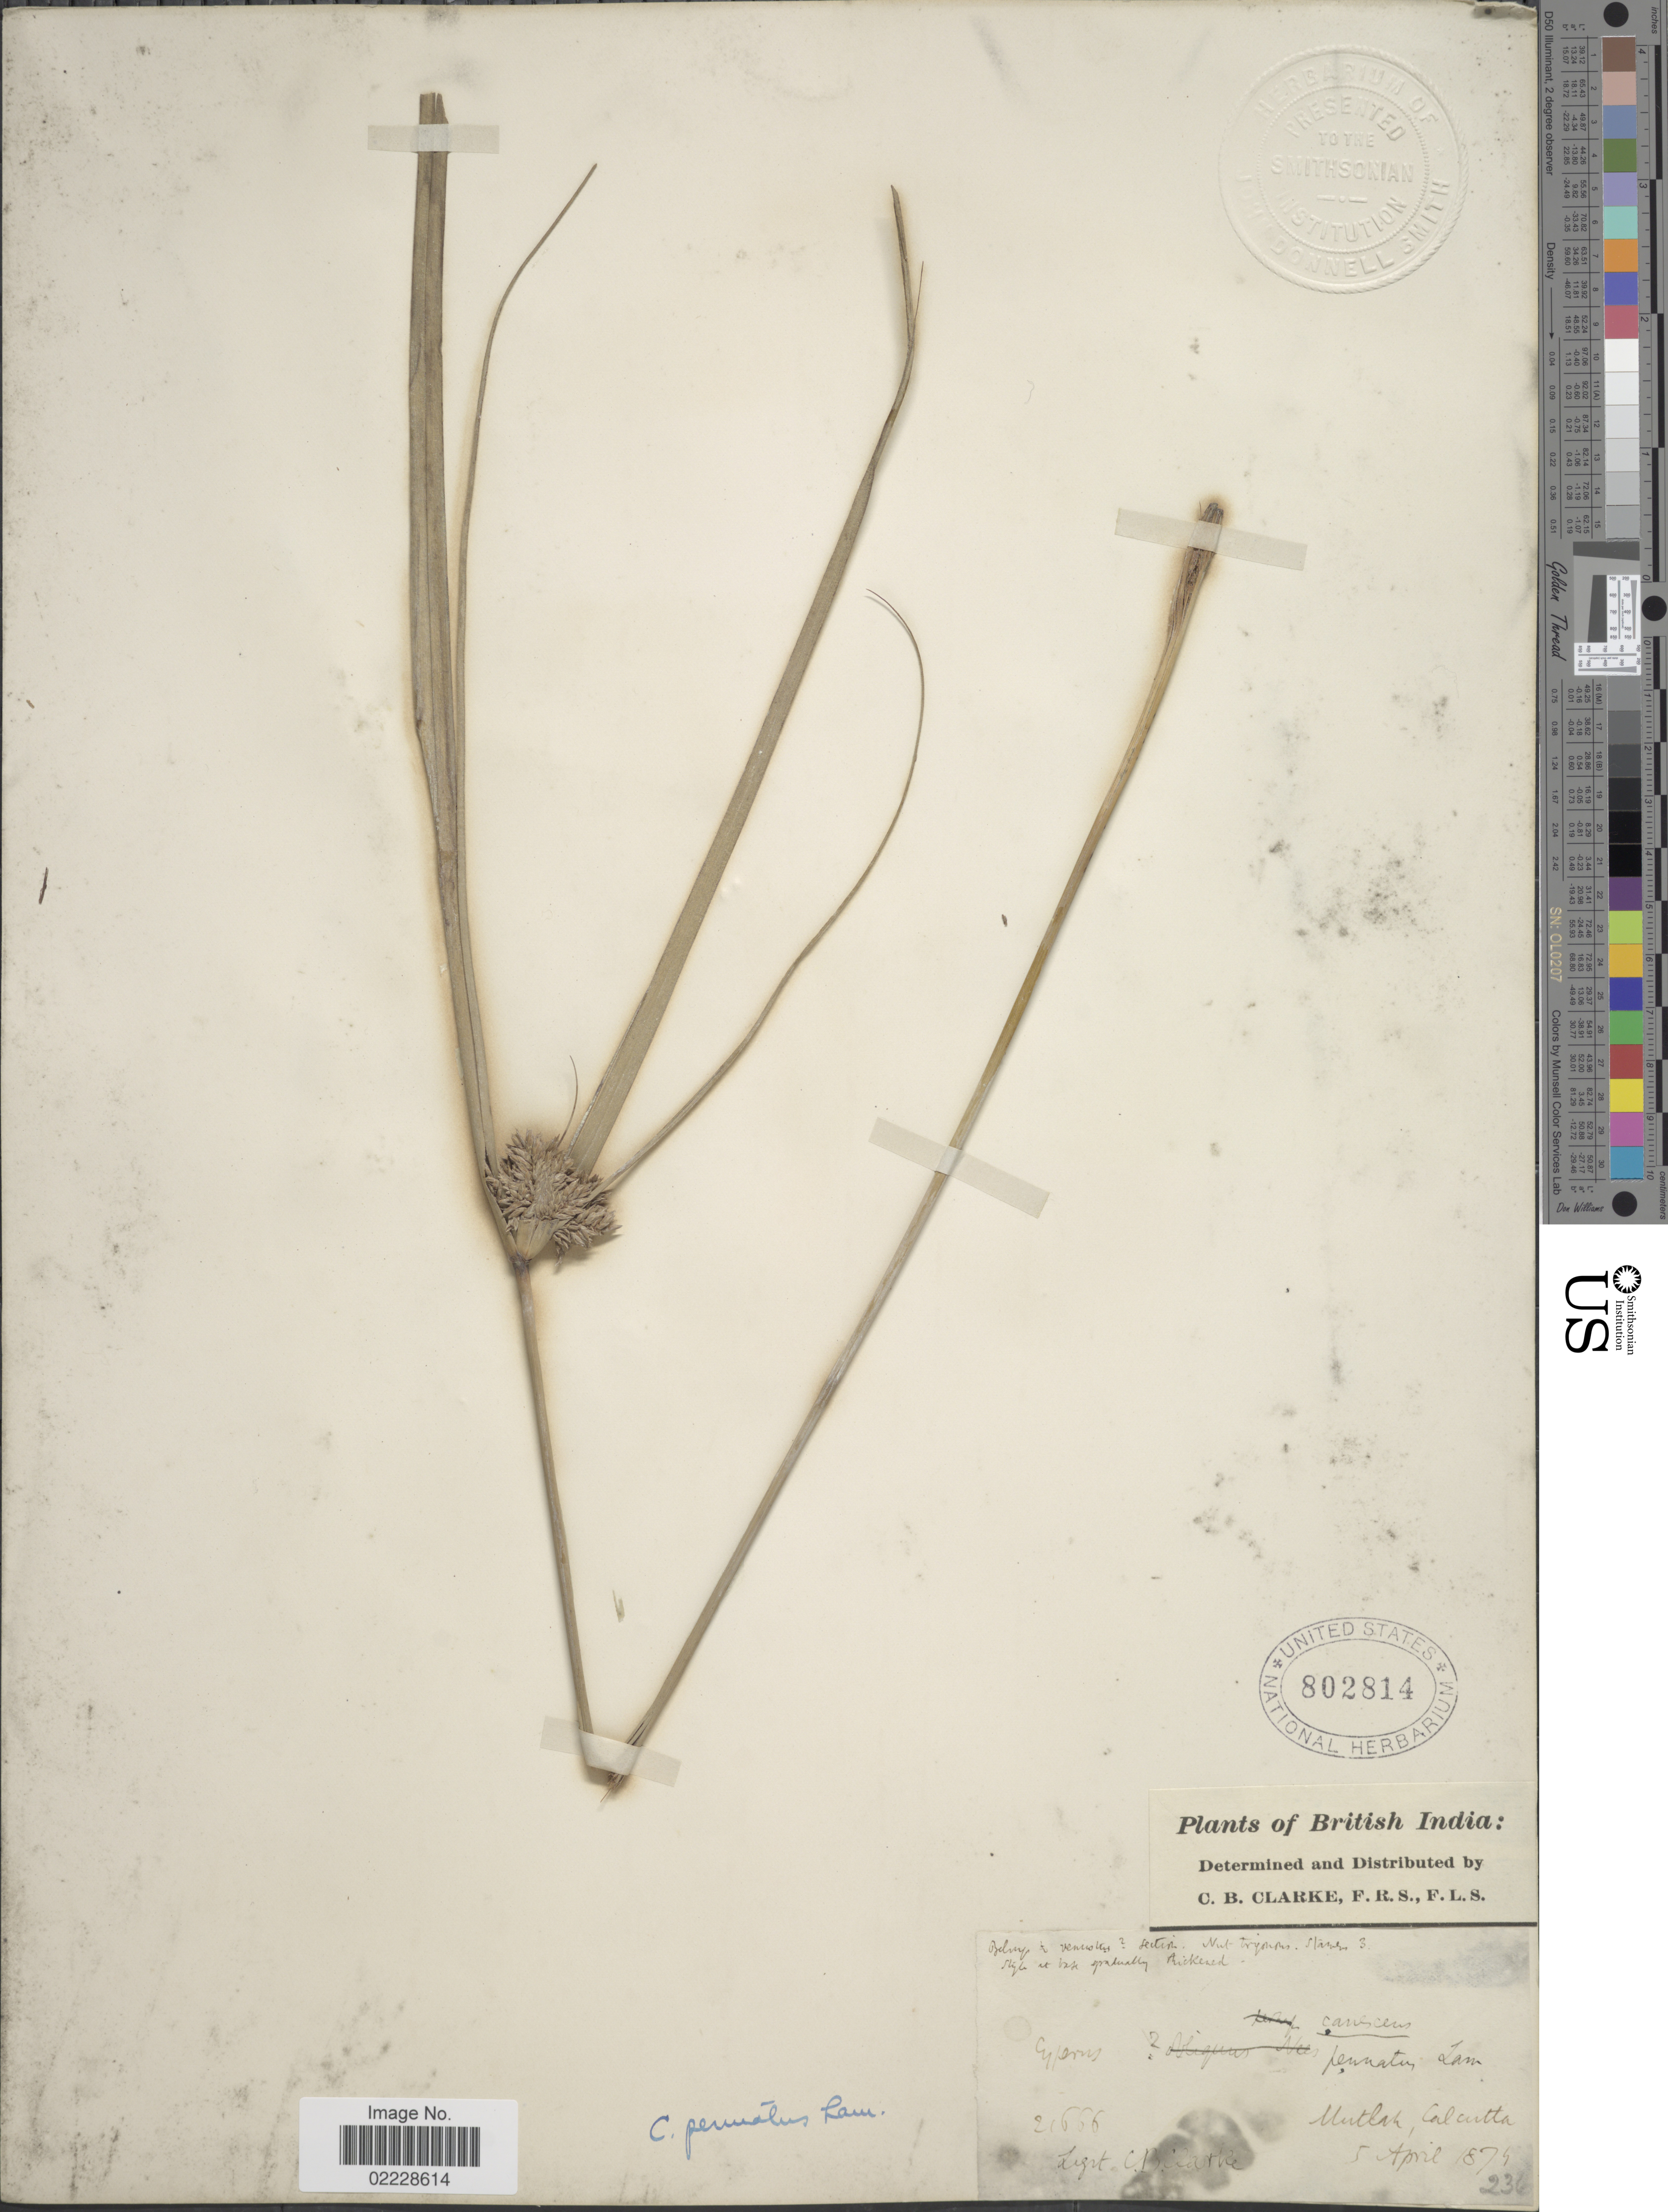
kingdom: Plantae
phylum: Tracheophyta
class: Liliopsida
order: Poales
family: Cyperaceae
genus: Cyperus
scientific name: Cyperus javanicus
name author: Houtt.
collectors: C. B. Clarke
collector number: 21666/236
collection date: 1874-04-05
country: India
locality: British India. Mutlah, Calcutta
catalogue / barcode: US 802814